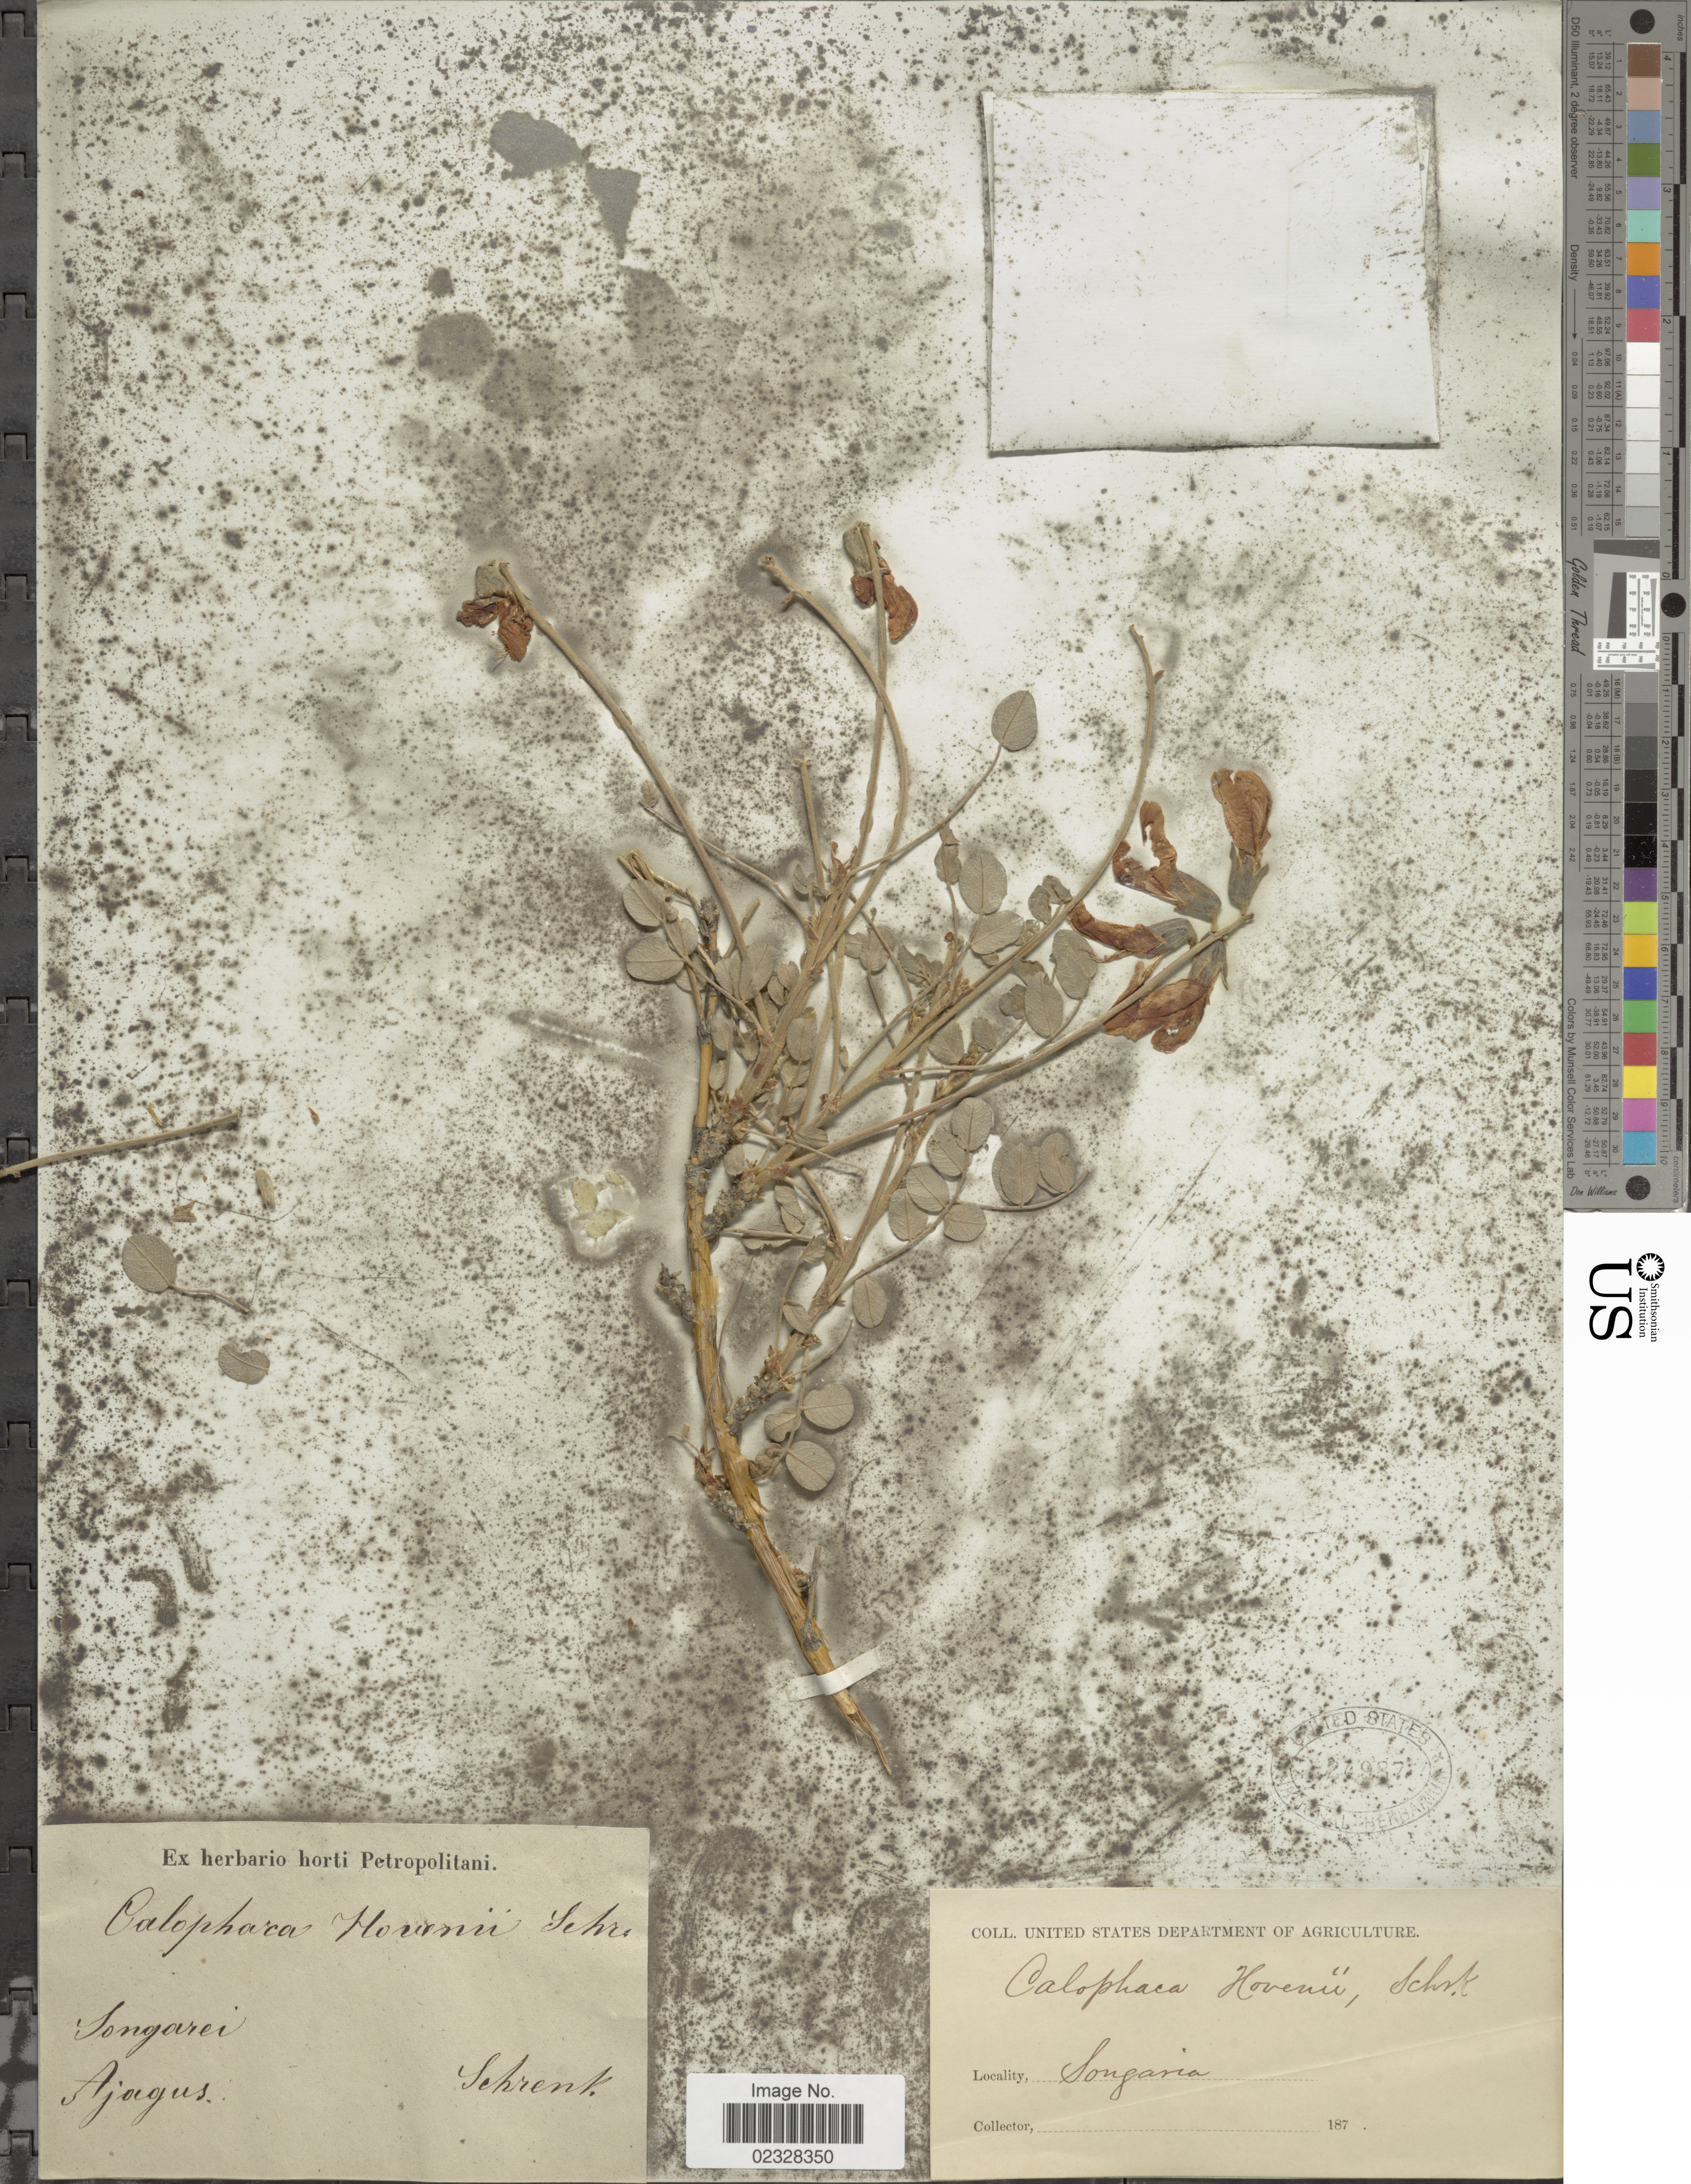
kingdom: Plantae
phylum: Tracheophyta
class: Magnoliopsida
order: Fabales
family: Fabaceae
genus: Calophaca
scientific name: Calophaca hovenii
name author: Schrenk ex Fisch. & C.A. Mey.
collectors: A.G. Schrenk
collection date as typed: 187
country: Kazakhstan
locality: Songarei, Ajagus.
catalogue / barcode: US 24987